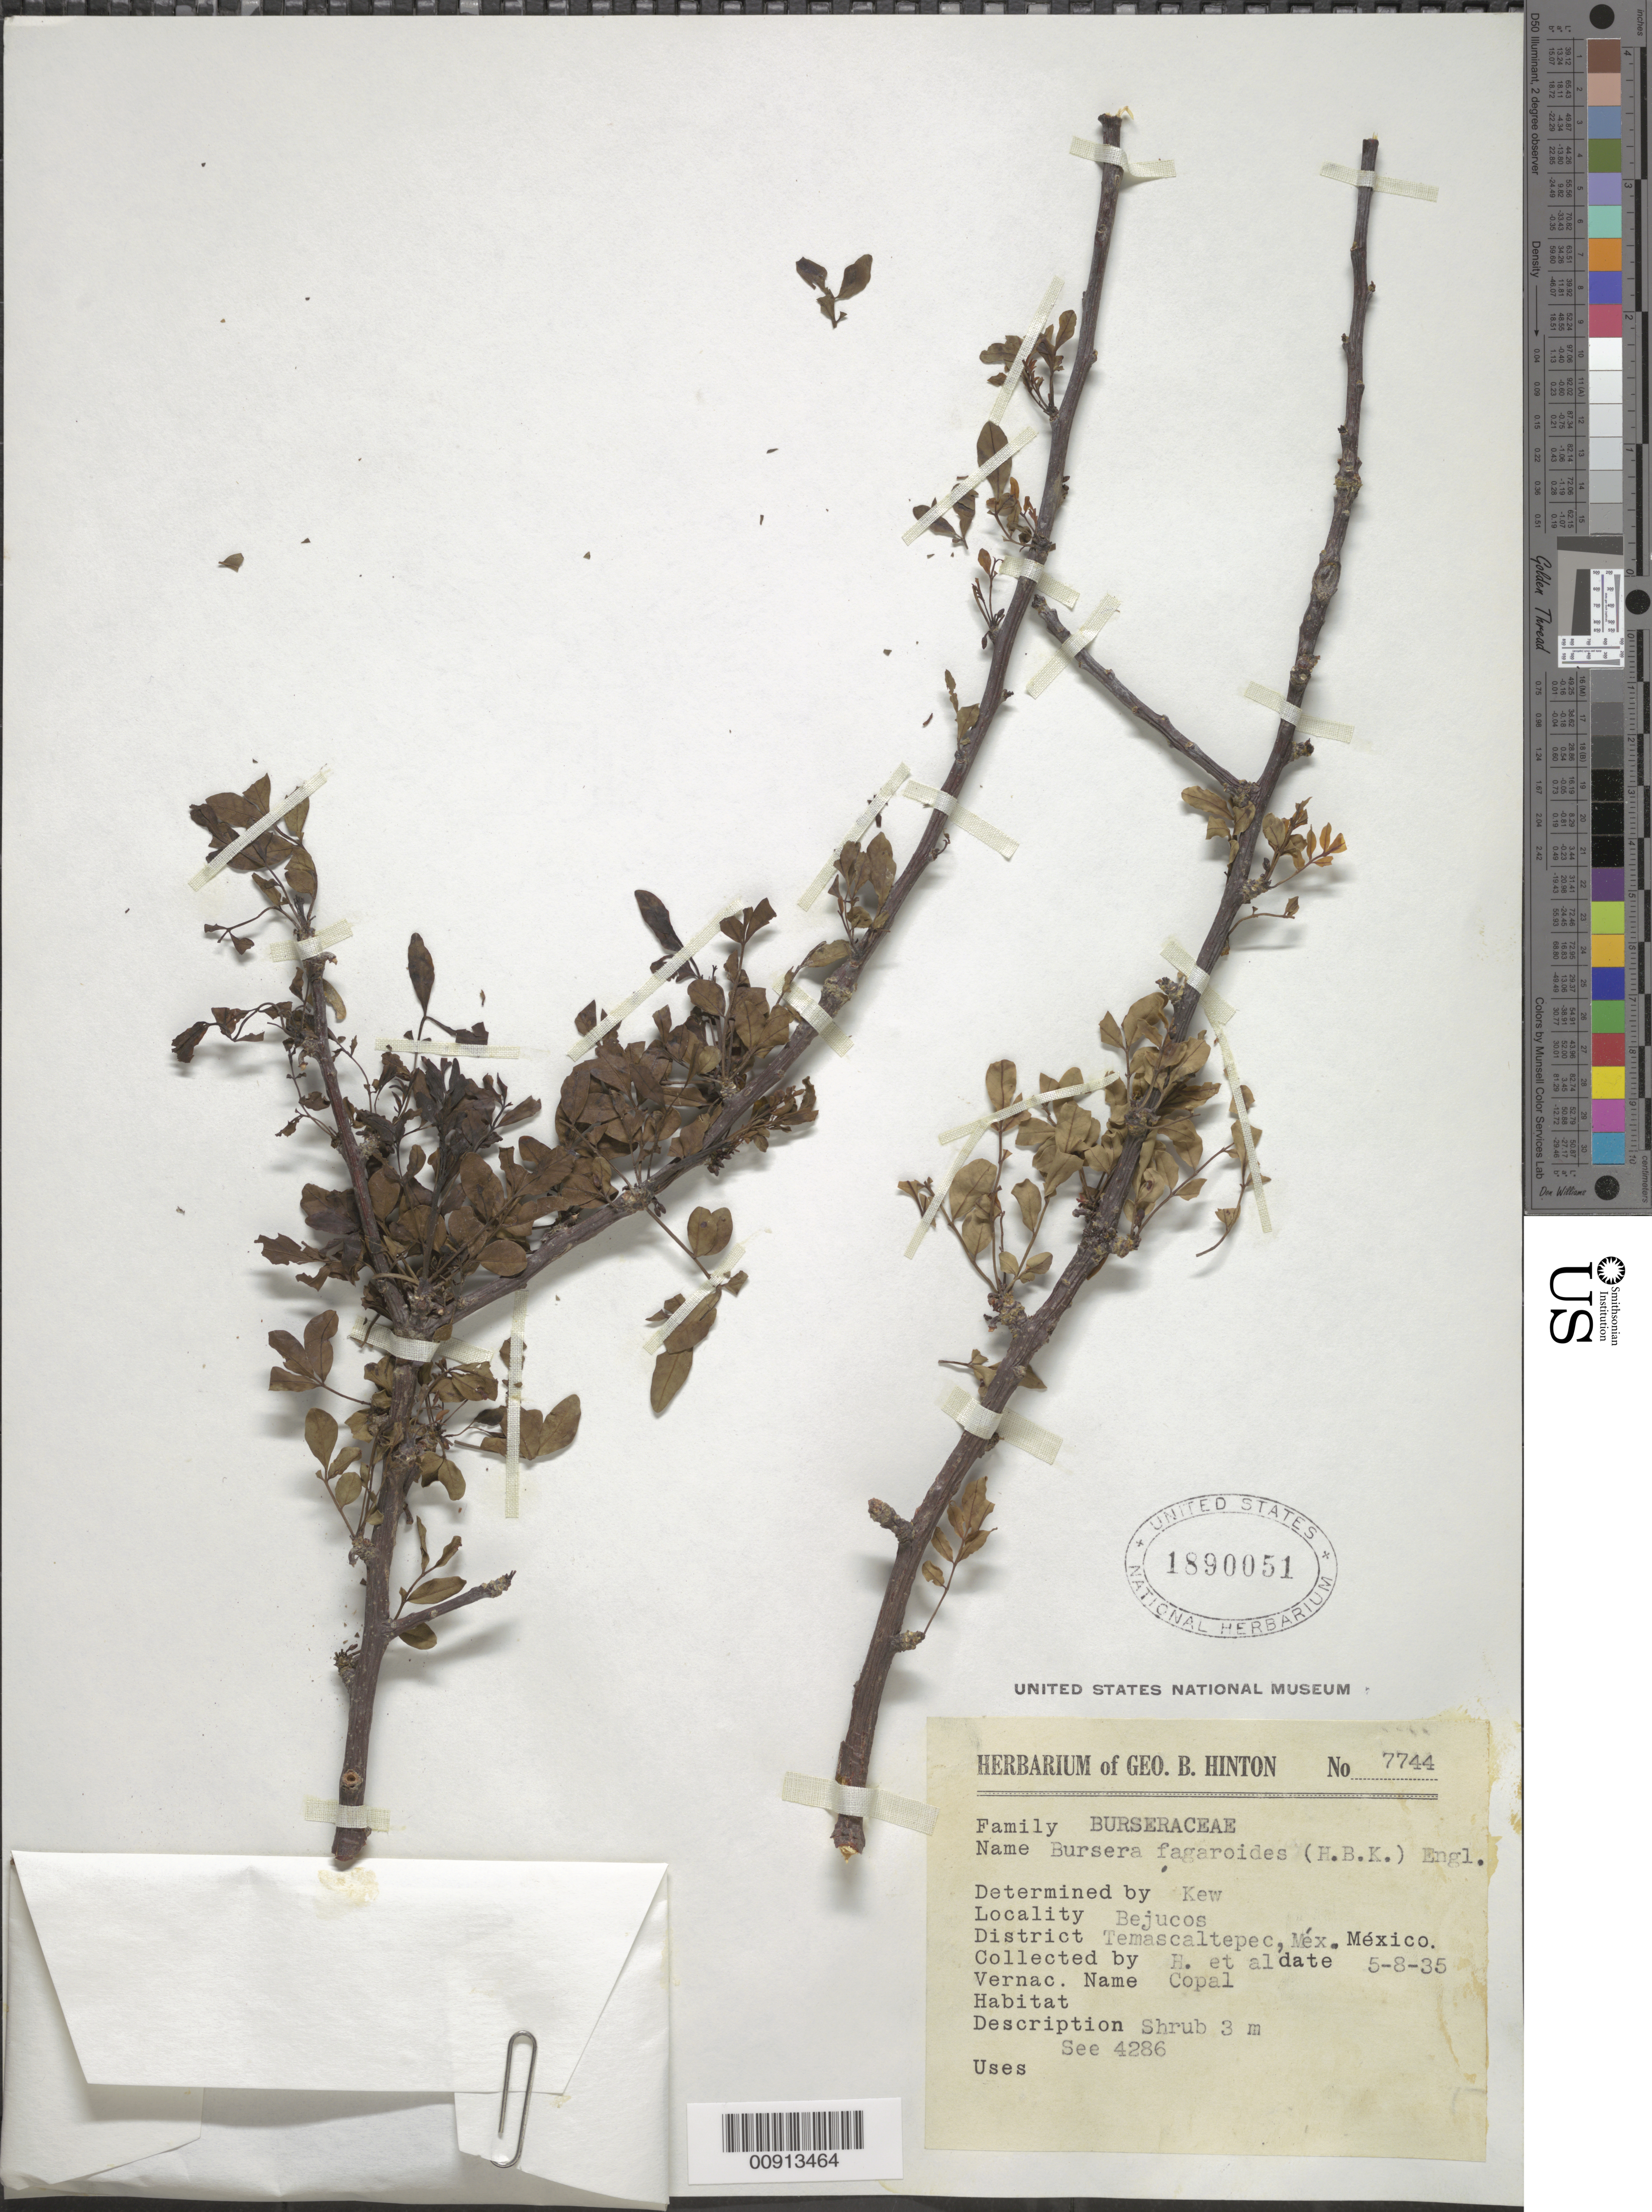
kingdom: Plantae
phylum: Tracheophyta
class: Magnoliopsida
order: Sapindales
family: Burseraceae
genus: Bursera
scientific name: Bursera inaguensis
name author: Britton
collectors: G. B. Hinton & et al.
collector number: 7744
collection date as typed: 08 May 1935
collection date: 1935-05-08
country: Mexico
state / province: México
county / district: Temascaltepec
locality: Bejucos, District Temascaltepec, State of México.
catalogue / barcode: US 1890051